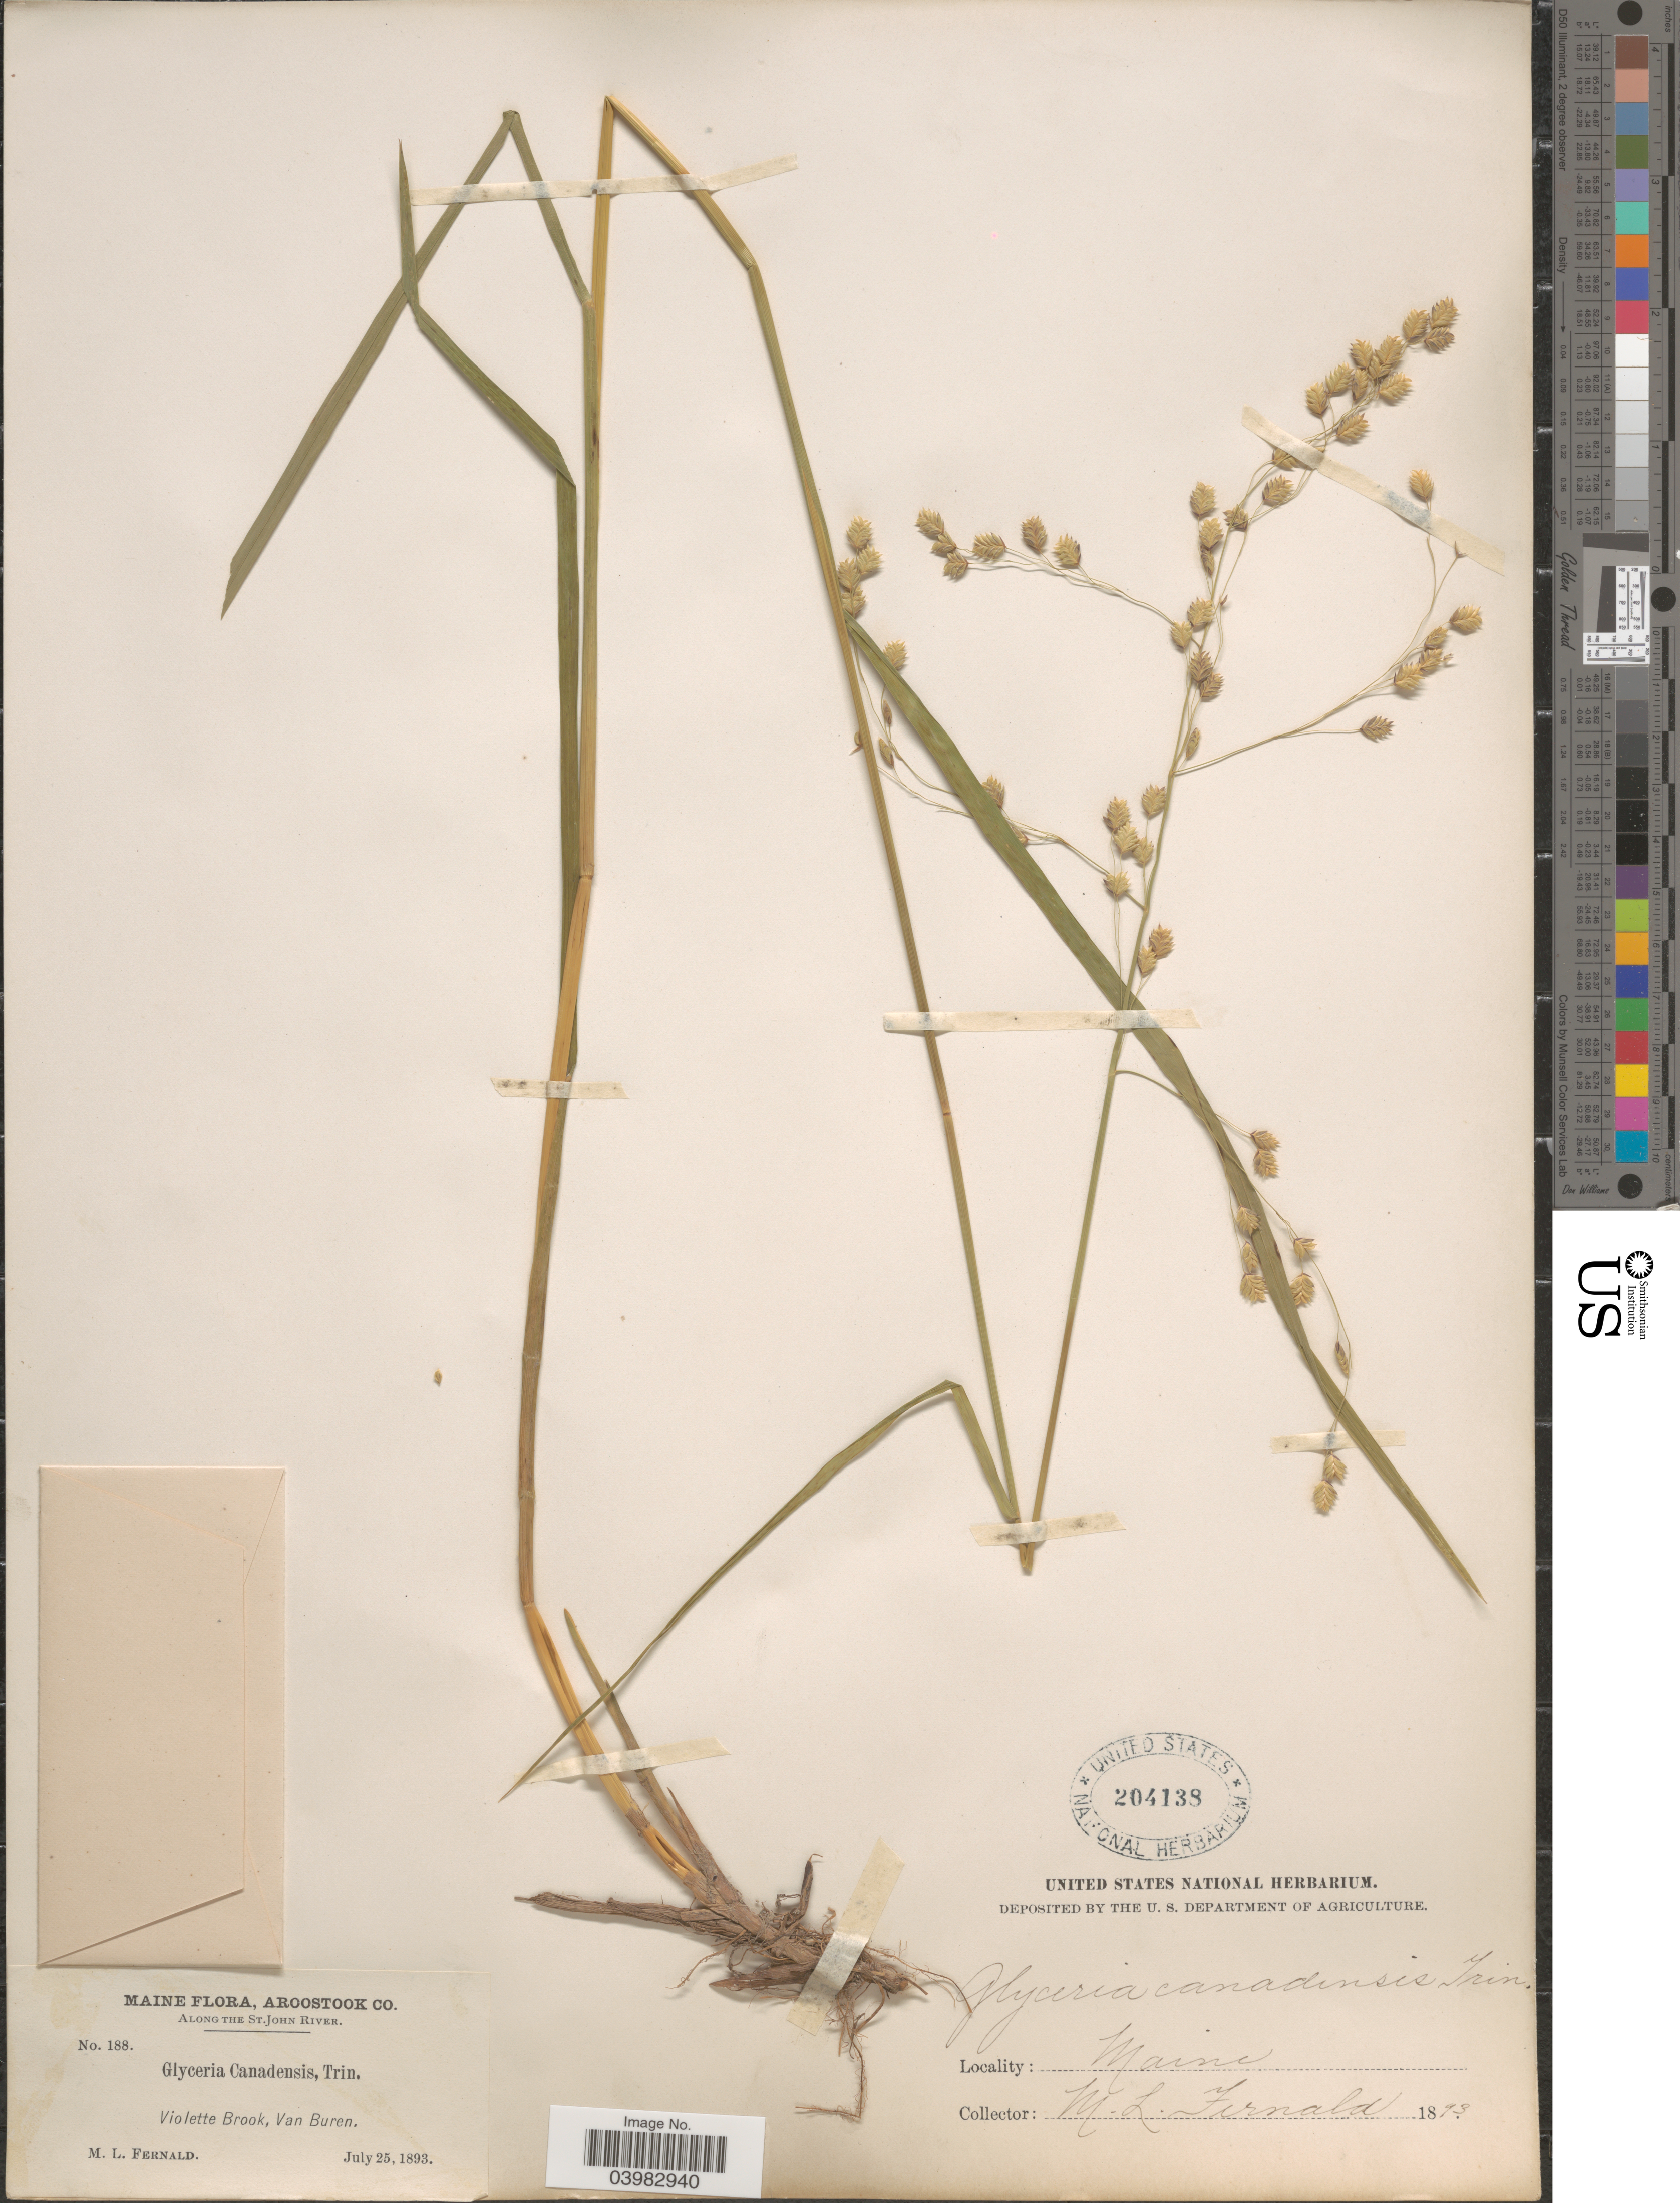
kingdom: Plantae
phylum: Tracheophyta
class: Liliopsida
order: Poales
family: Poaceae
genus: Glyceria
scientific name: Glyceria canadensis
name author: (Michx.) Trin.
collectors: M. L. Fernald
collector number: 188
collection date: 1893-07-25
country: United States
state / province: Maine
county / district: Aroostook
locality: Along the St. John River. Violette Brook, Van Buren.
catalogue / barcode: US 204138